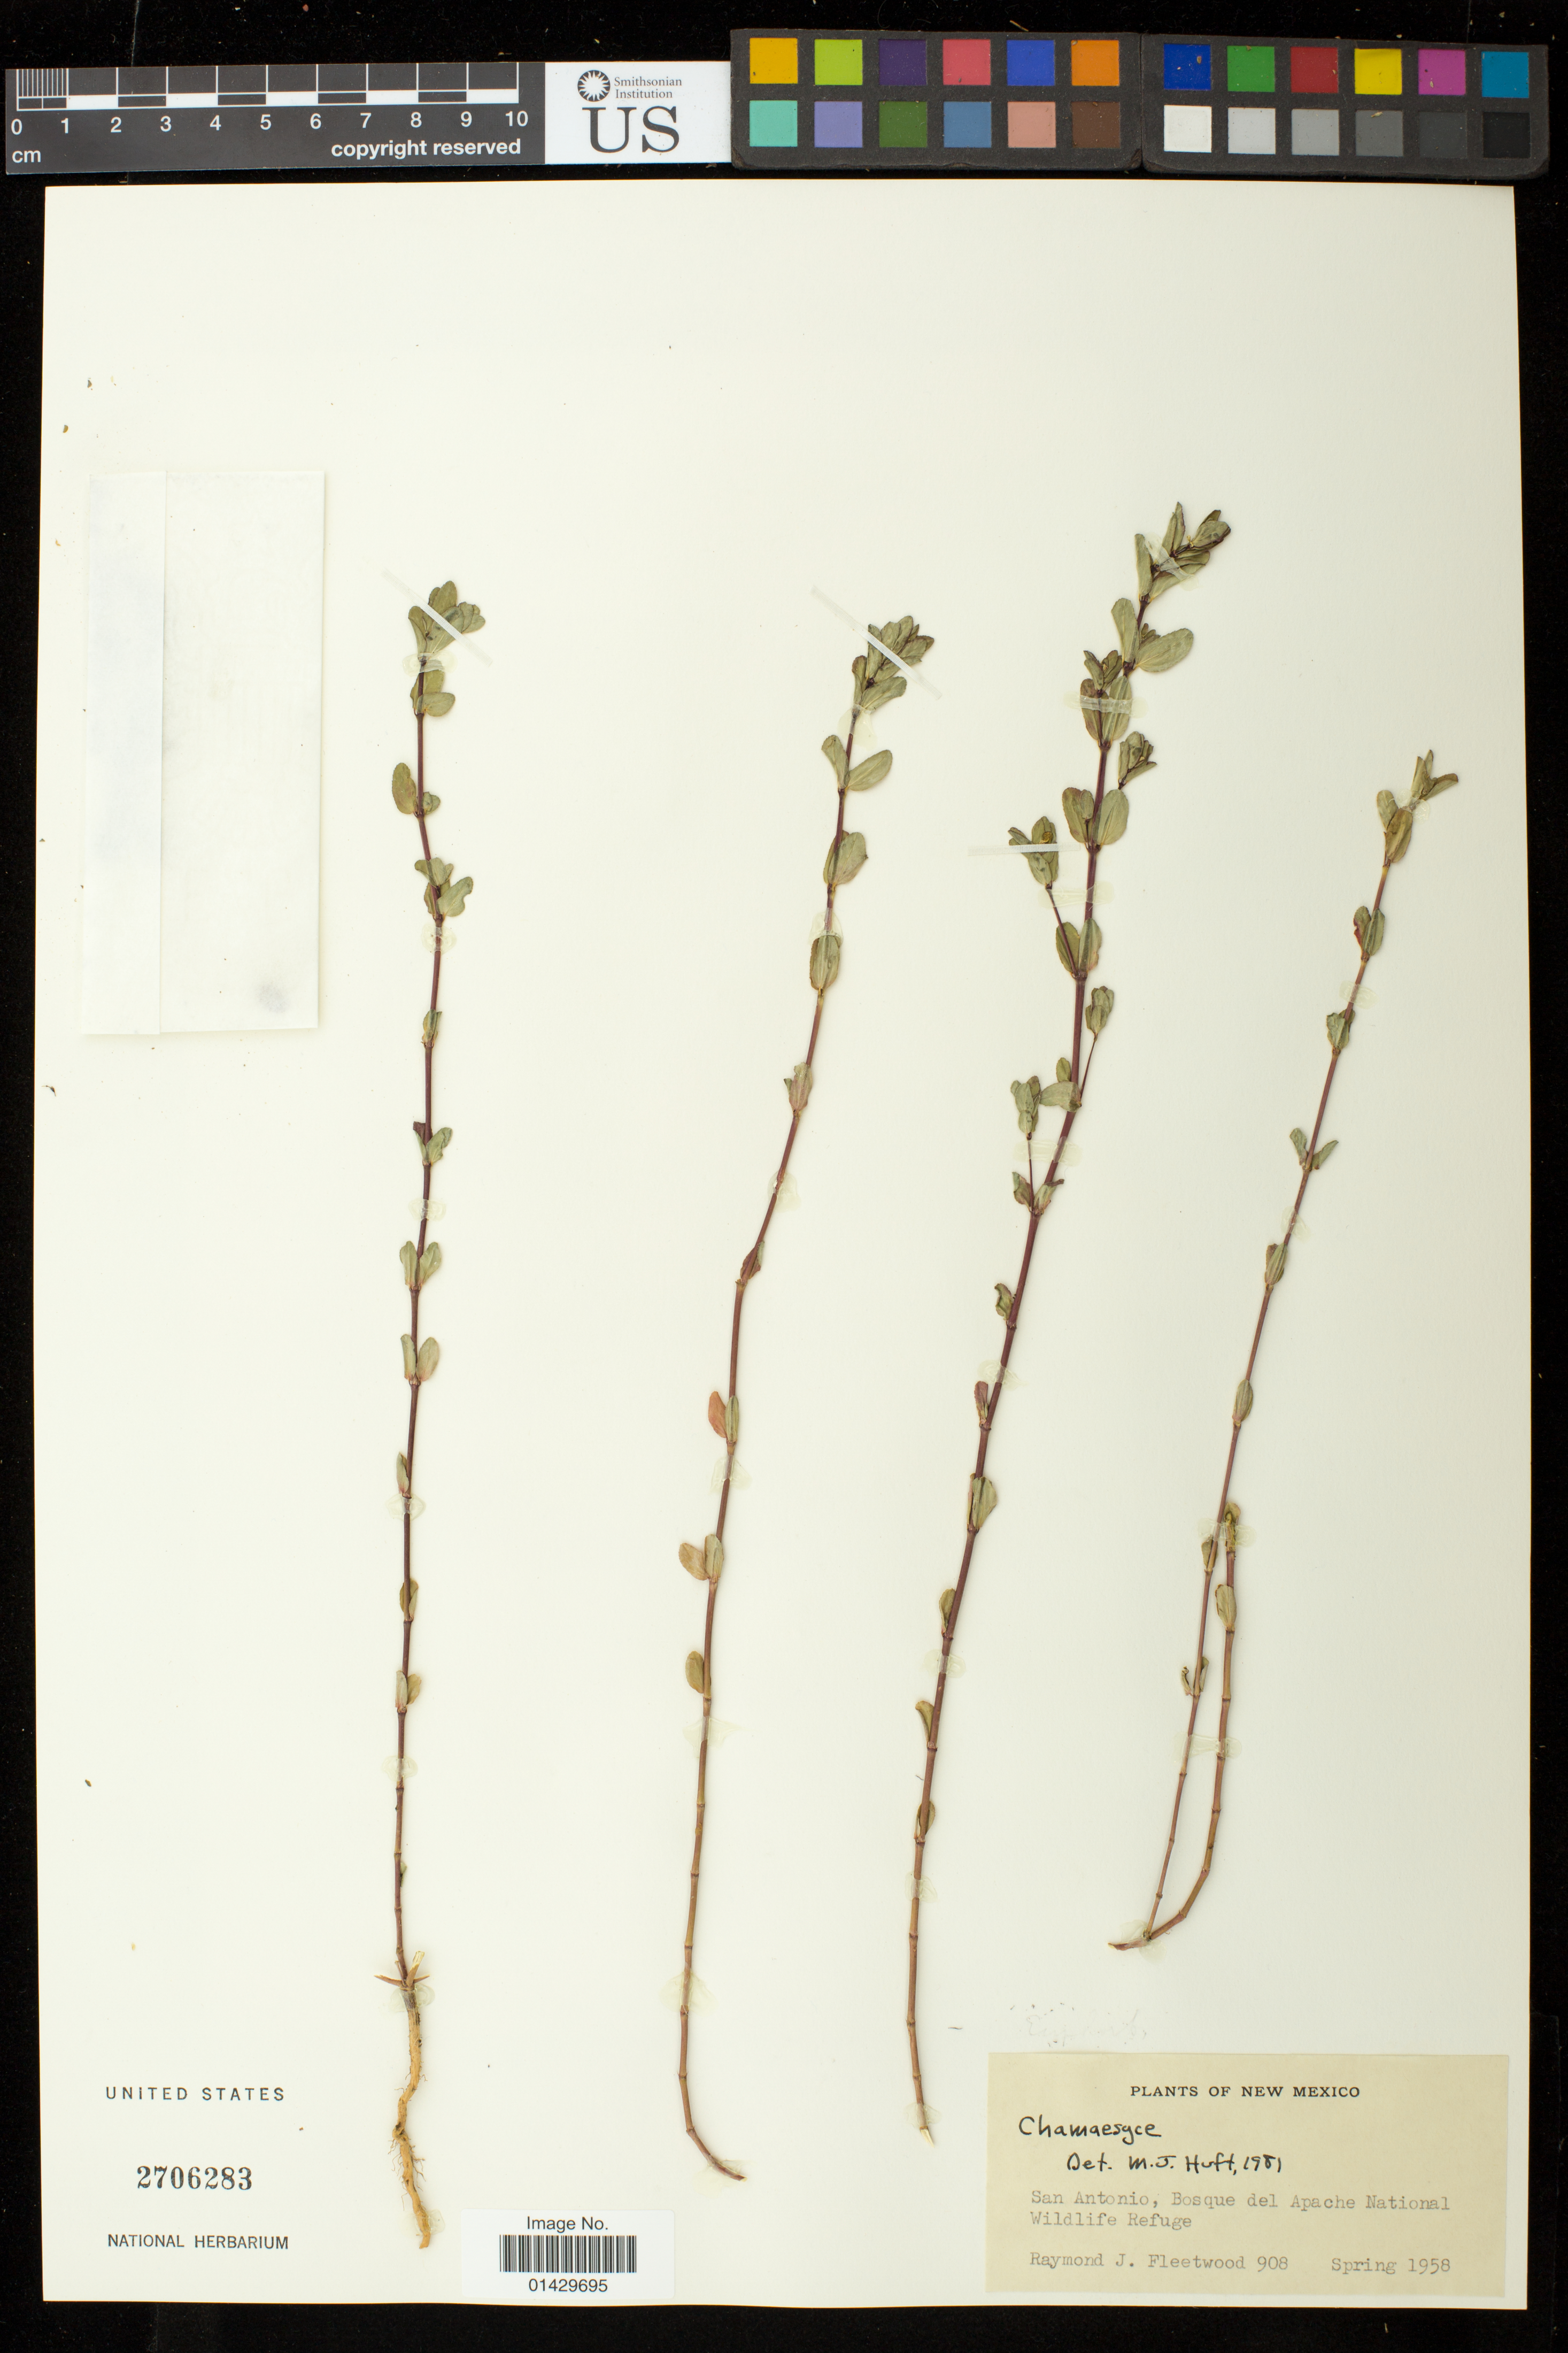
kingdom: Plantae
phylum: Tracheophyta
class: Magnoliopsida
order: Malpighiales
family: Euphorbiaceae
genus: Euphorbia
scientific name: Euphorbia sp.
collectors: R. J. Fleetwood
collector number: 908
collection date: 1958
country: United States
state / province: New Mexico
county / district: Socorro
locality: San Antonio, Bosque del Apache National Wildlife Refuge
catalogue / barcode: US 2706283